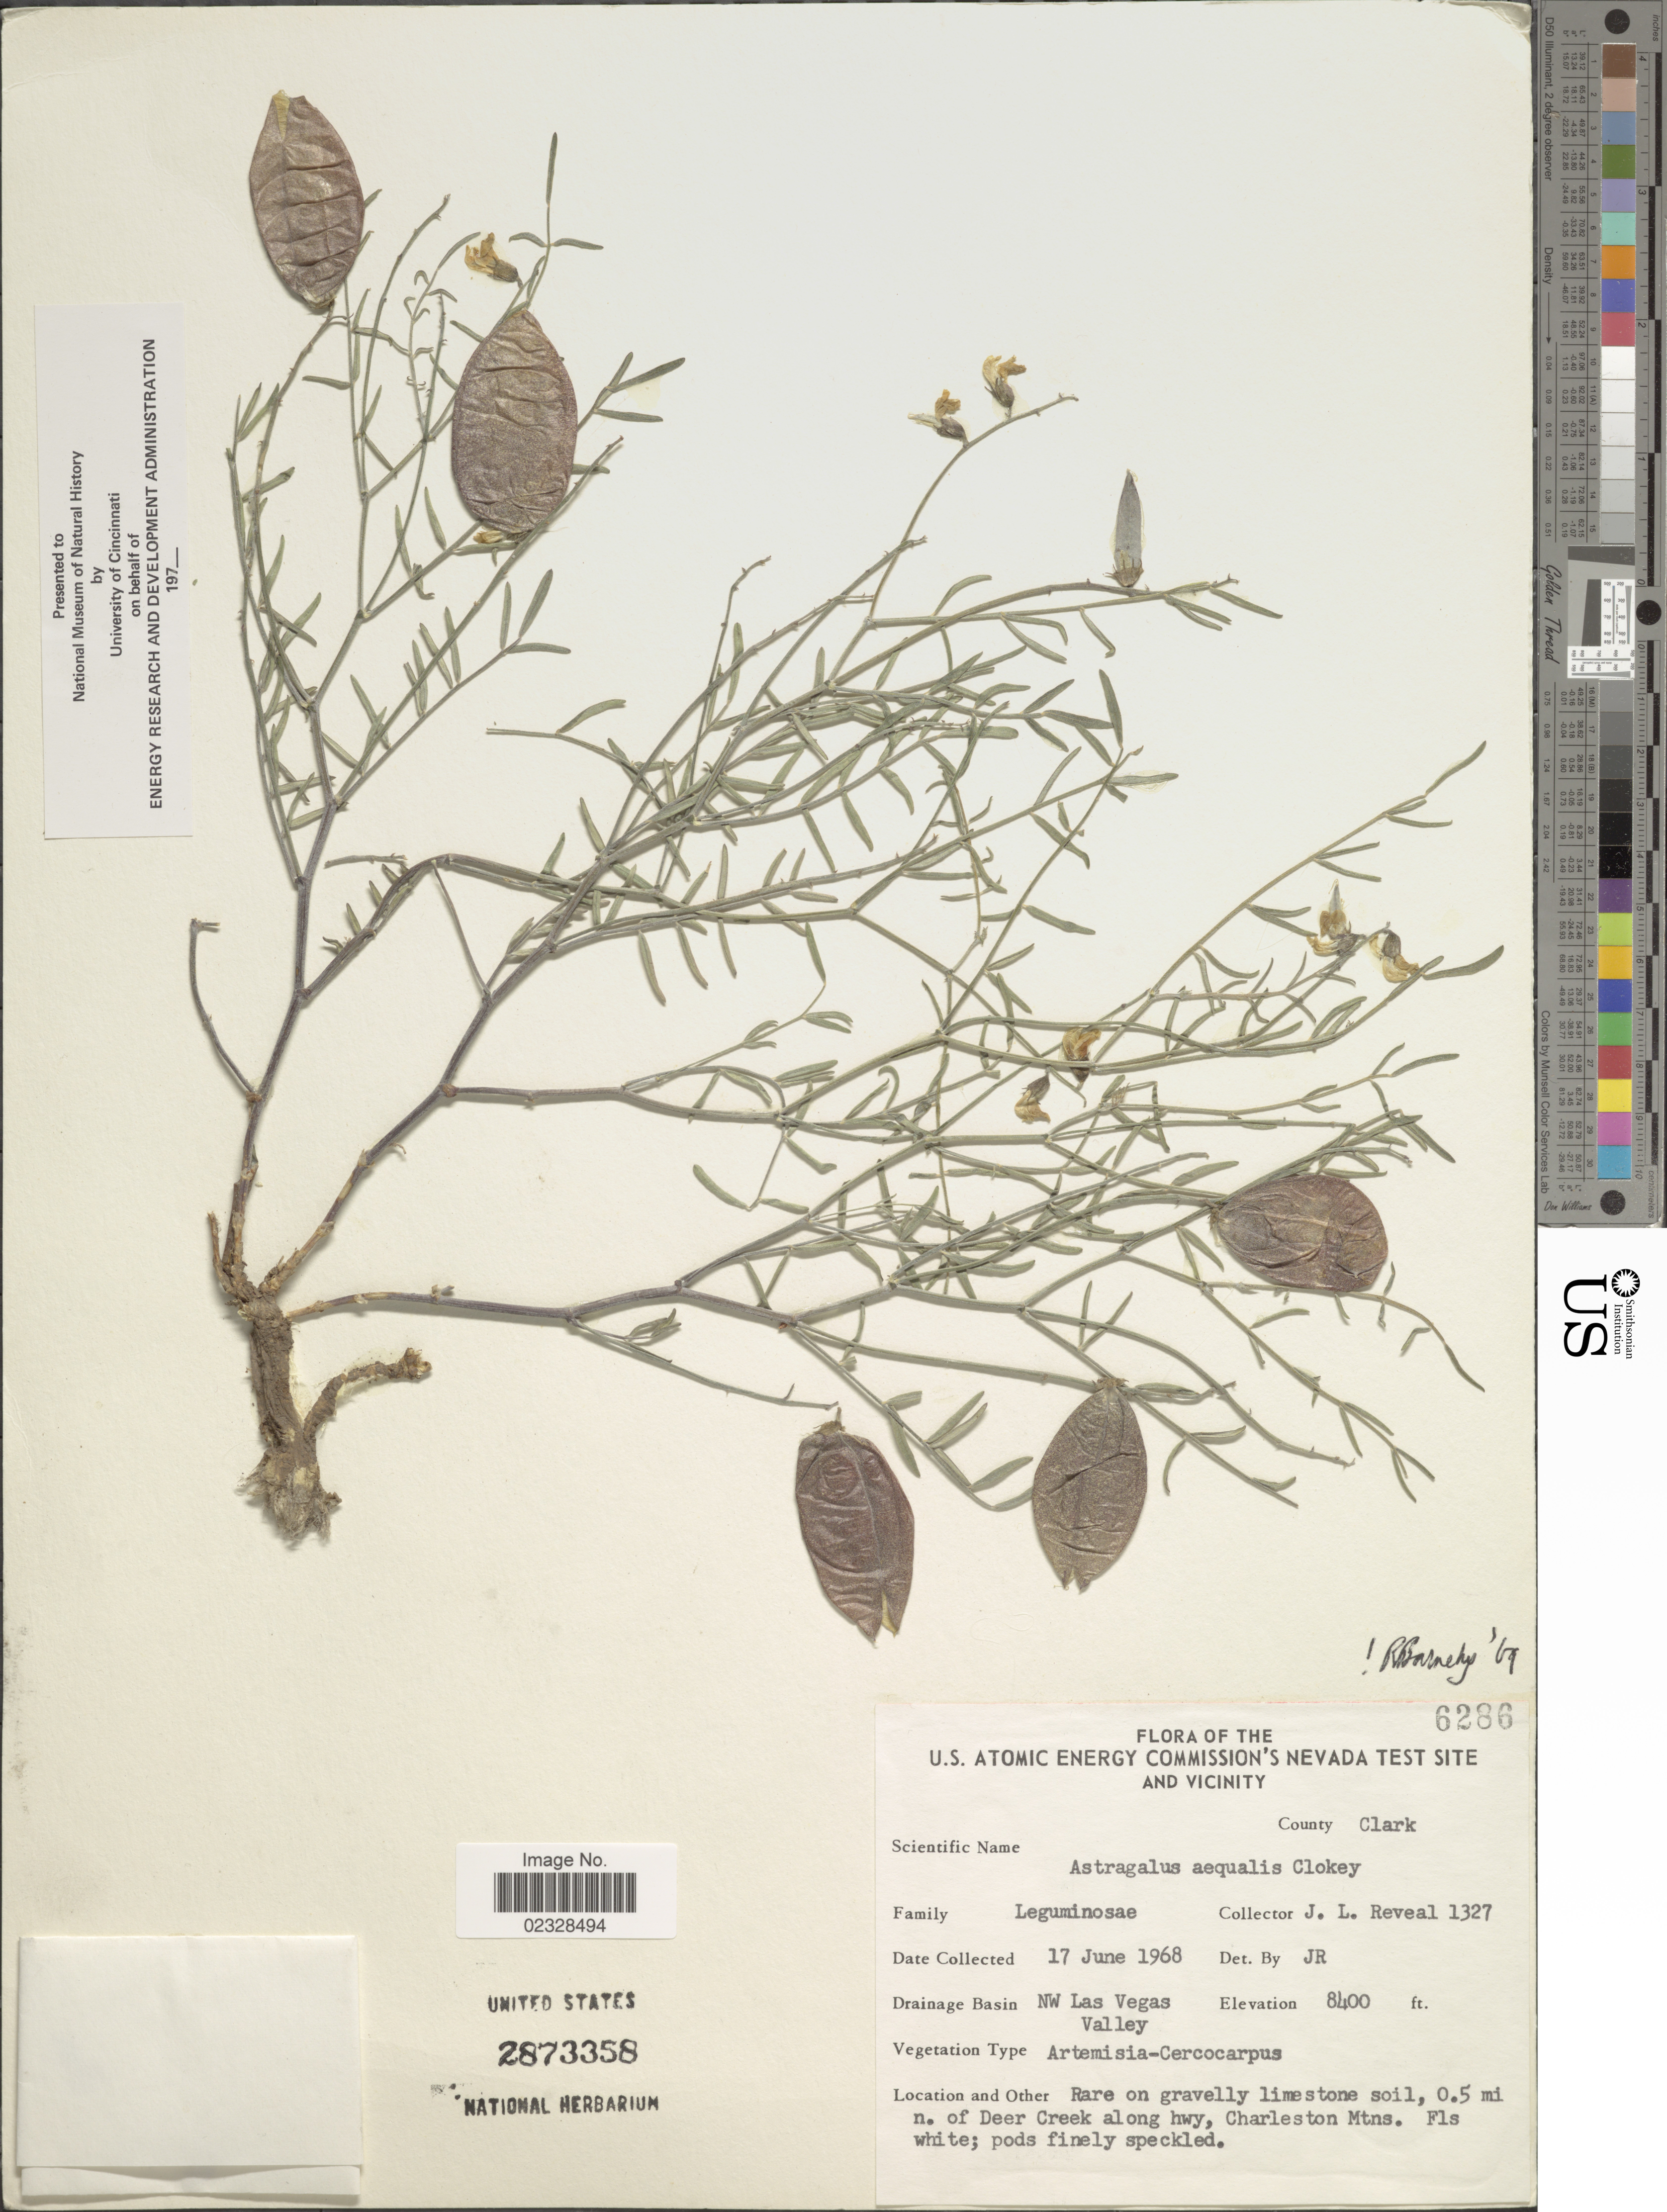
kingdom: Plantae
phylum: Tracheophyta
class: Magnoliopsida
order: Fabales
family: Fabaceae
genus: Astragalus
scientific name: Astragalus aequalis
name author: Clokey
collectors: J. L. Reveal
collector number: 1327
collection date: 1968-06-17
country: United States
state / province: Nevada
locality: U.S. Atomic Energy Commission's Nevada Test Site and Vicinity. County Clark. NW Las Vegas Valley. Rare on gravely limestone soil, 0.5 mi n.of Deer Creek along hwy, Charleston Mtns.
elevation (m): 2560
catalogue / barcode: US 2873358